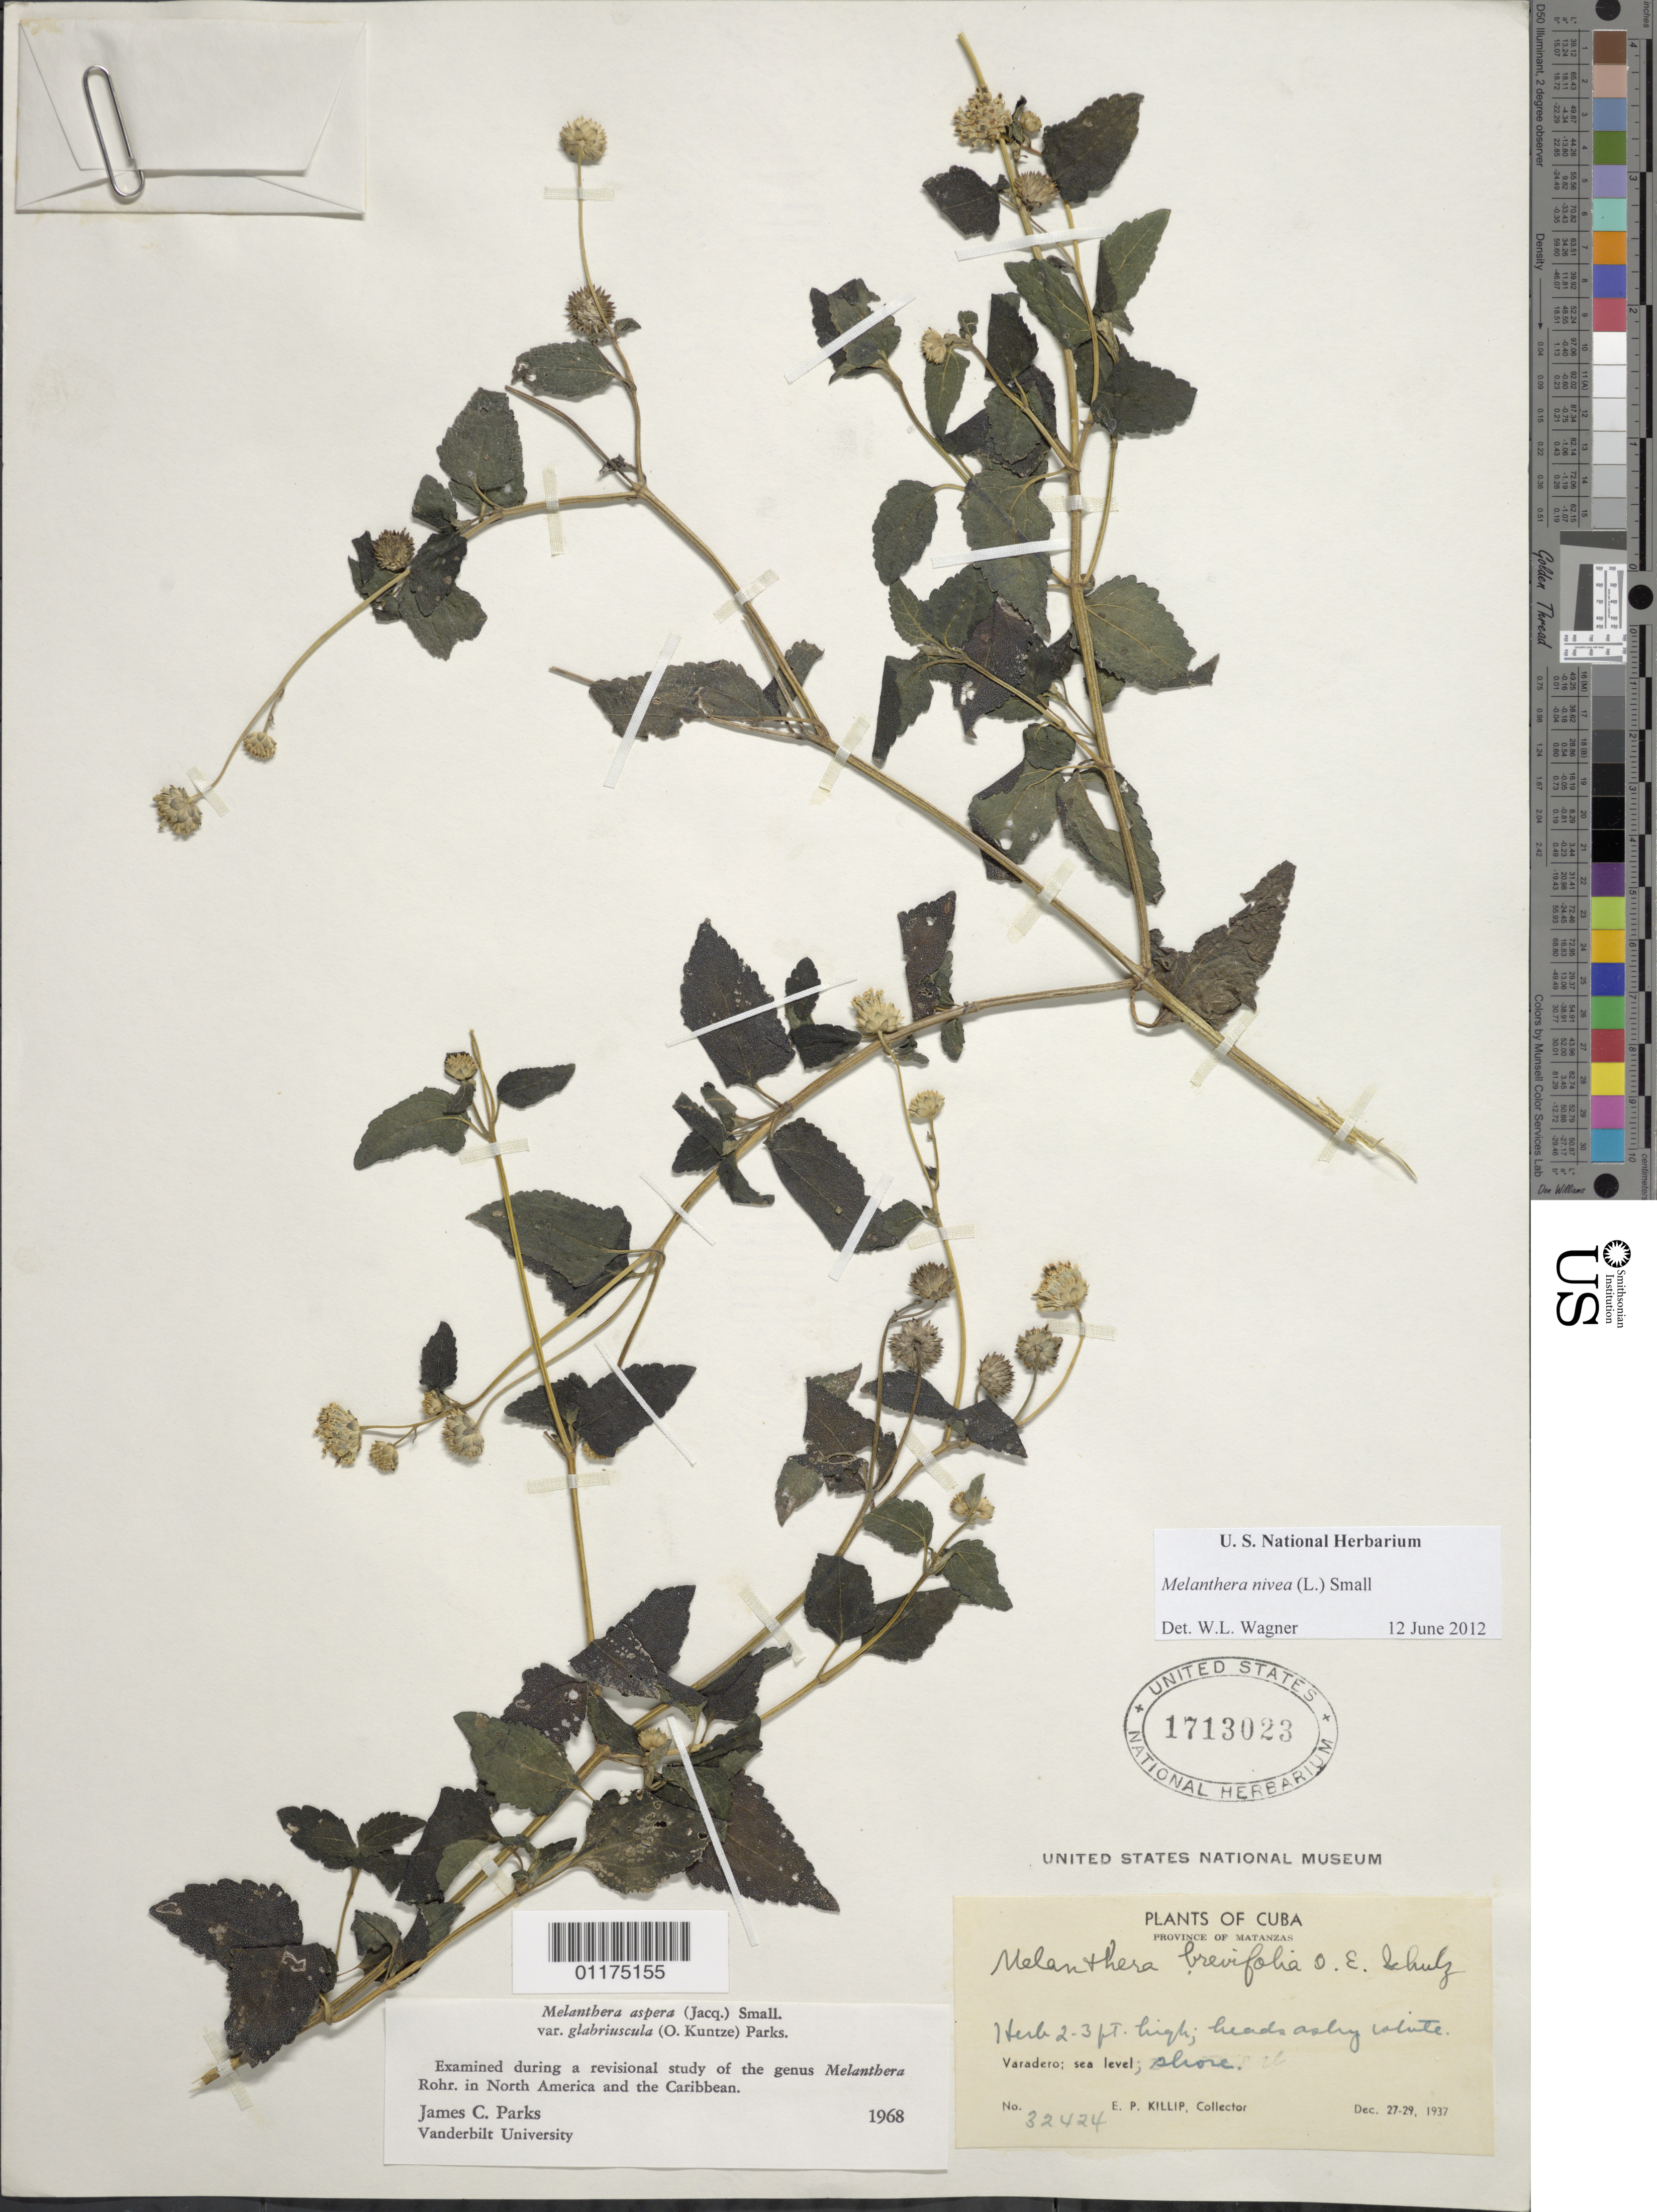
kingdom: Plantae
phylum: Tracheophyta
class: Magnoliopsida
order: Asterales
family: Asteraceae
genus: Melanthera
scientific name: Melanthera nivea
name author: (L.) Small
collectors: E. P. Killip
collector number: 32424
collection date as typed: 27 Dec 1937 to 29 Dec 1937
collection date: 1937-12-27/1937-12-29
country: Cuba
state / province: Matanzas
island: Cuba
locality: Varadero;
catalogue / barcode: US 1713023